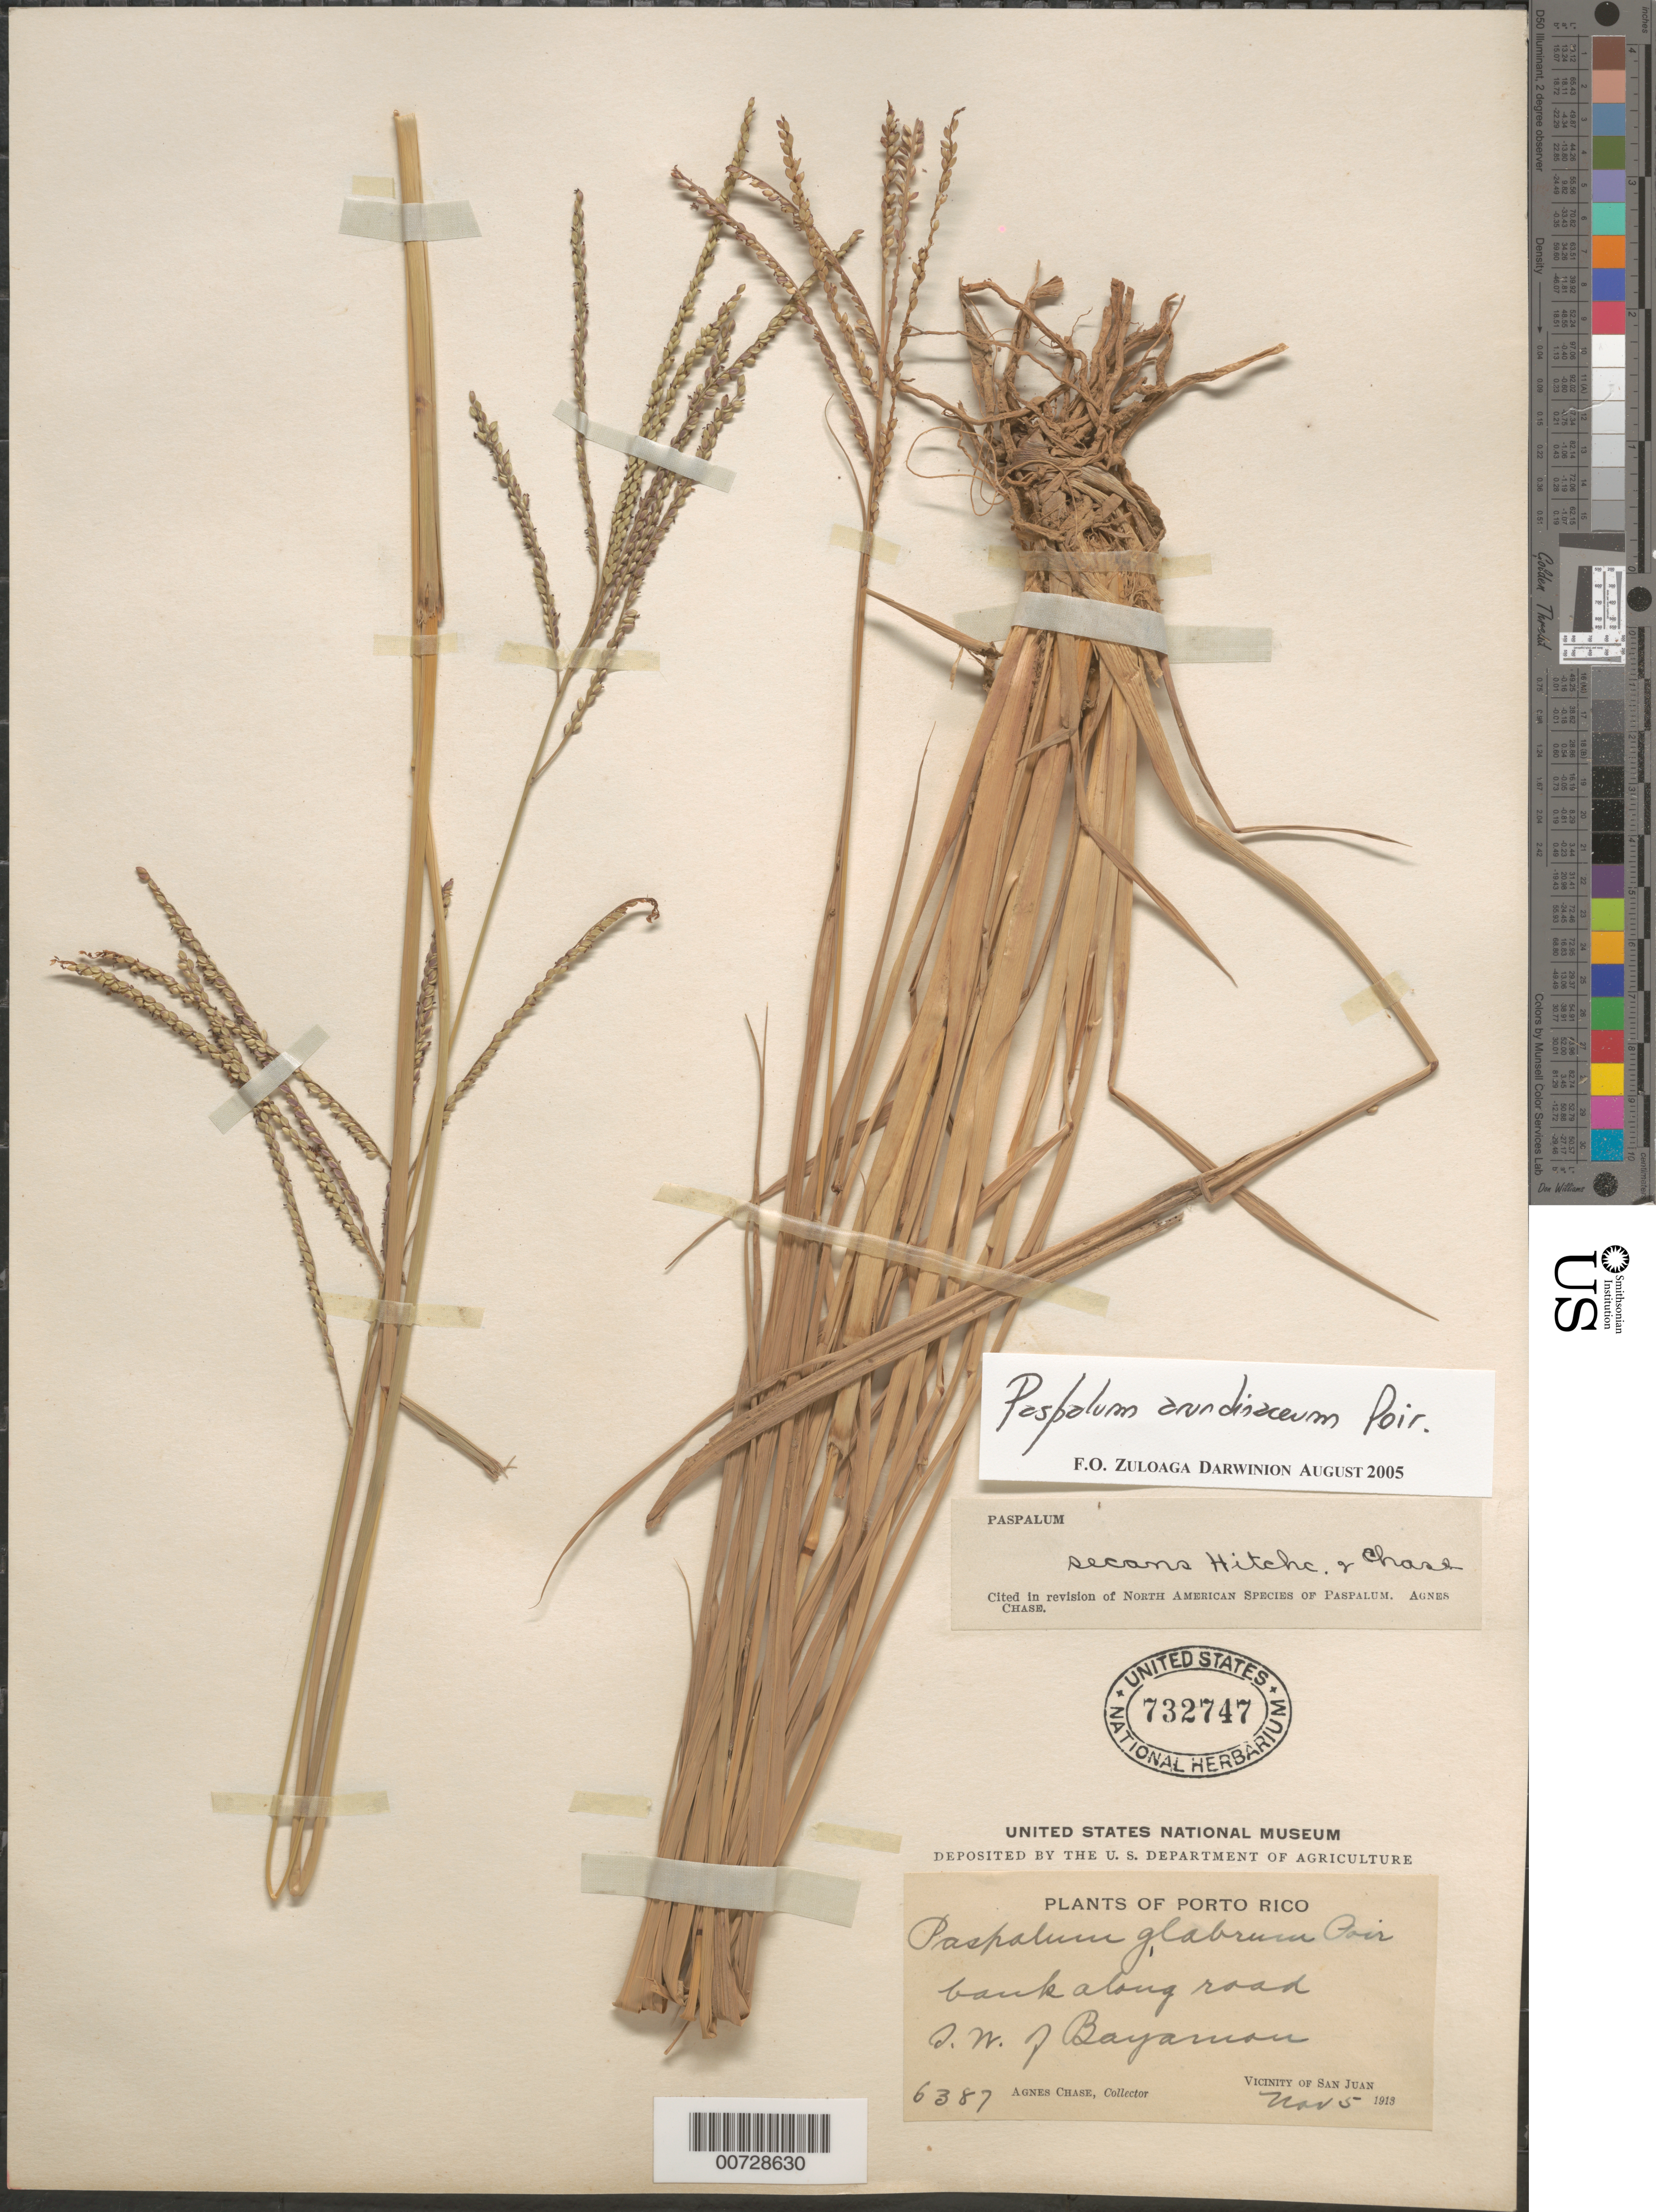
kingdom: Plantae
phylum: Tracheophyta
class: Liliopsida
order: Poales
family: Poaceae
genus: Paspalum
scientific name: Paspalum arundinaceum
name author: Poir.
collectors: A. Chase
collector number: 6387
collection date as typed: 05 Nov 1913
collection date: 1913-11-05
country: Puerto Rico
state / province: Bayamón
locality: San Juan, vic of; SW of Bayamon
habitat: Bank along road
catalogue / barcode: US 732747